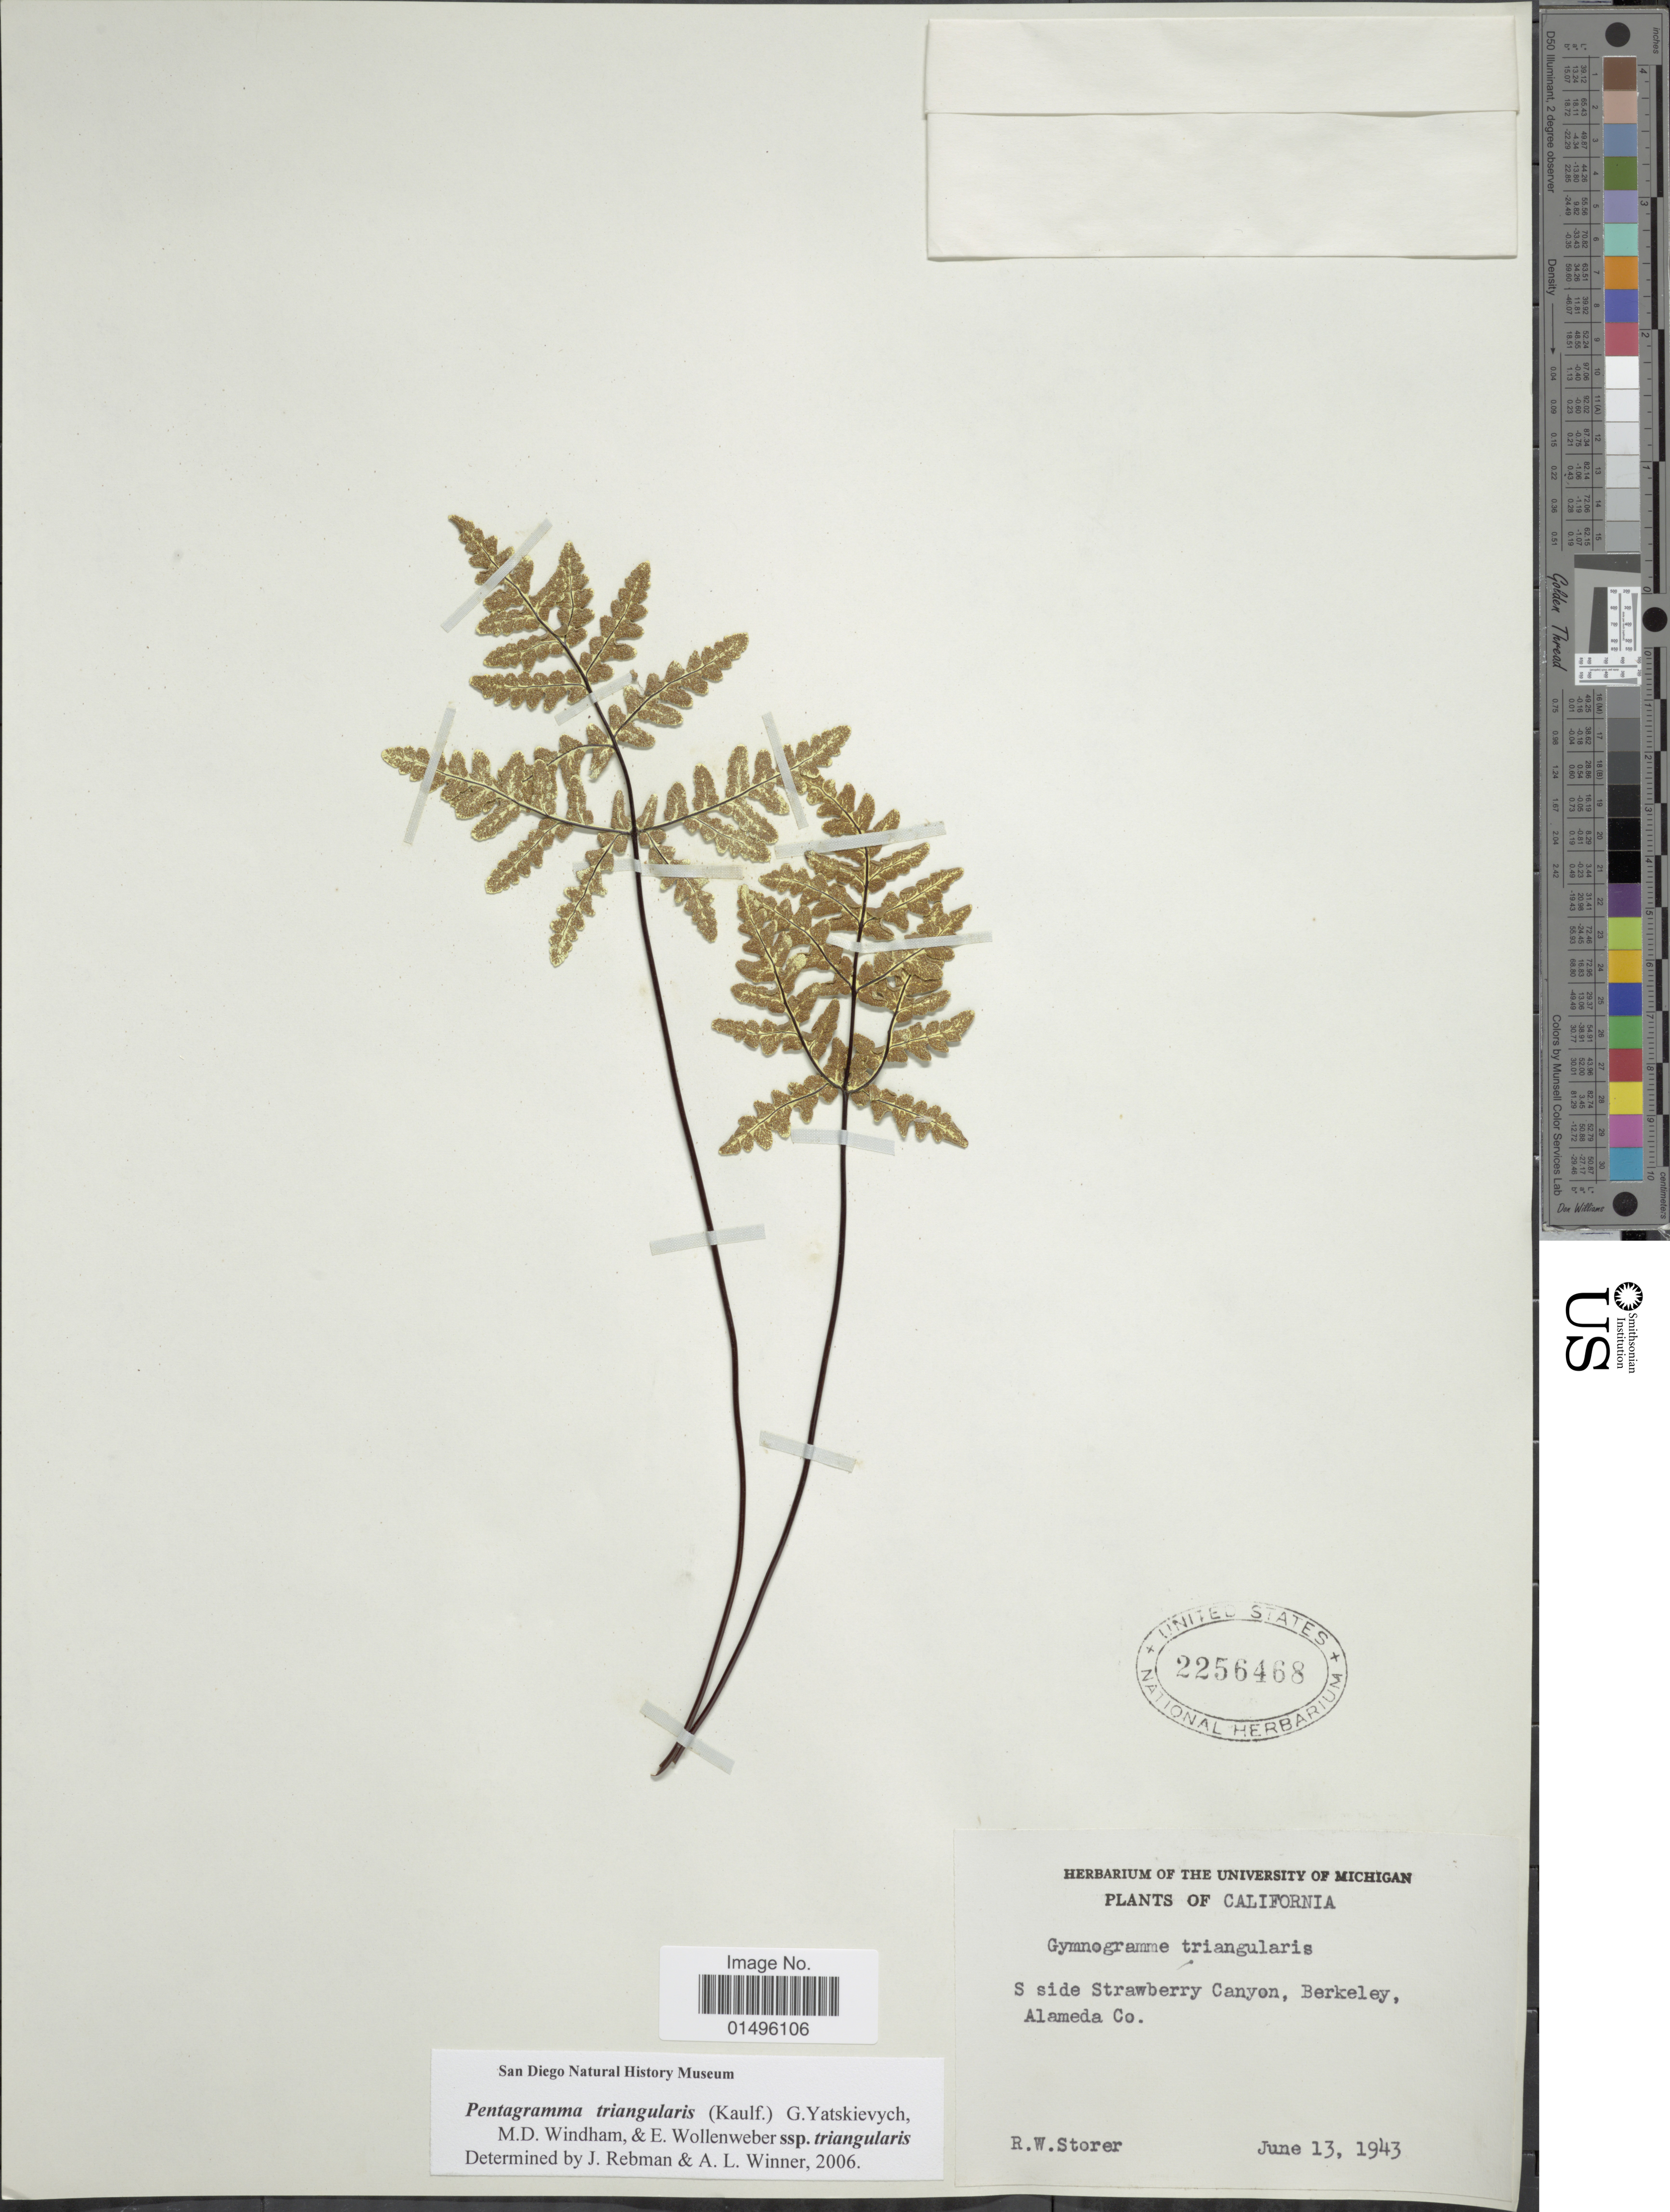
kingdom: Plantae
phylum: Tracheophyta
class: Polypodiopsida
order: Polypodiales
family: Pteridaceae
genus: Pentagramma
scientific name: Pentagramma triangularis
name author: (Kaulf.) Yatsk. et al.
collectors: R. Storer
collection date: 1943-06-13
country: United States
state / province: California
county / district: Alameda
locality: California, S side Strawberry canyon, berkely, Alameda Co.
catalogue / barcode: US 2256468